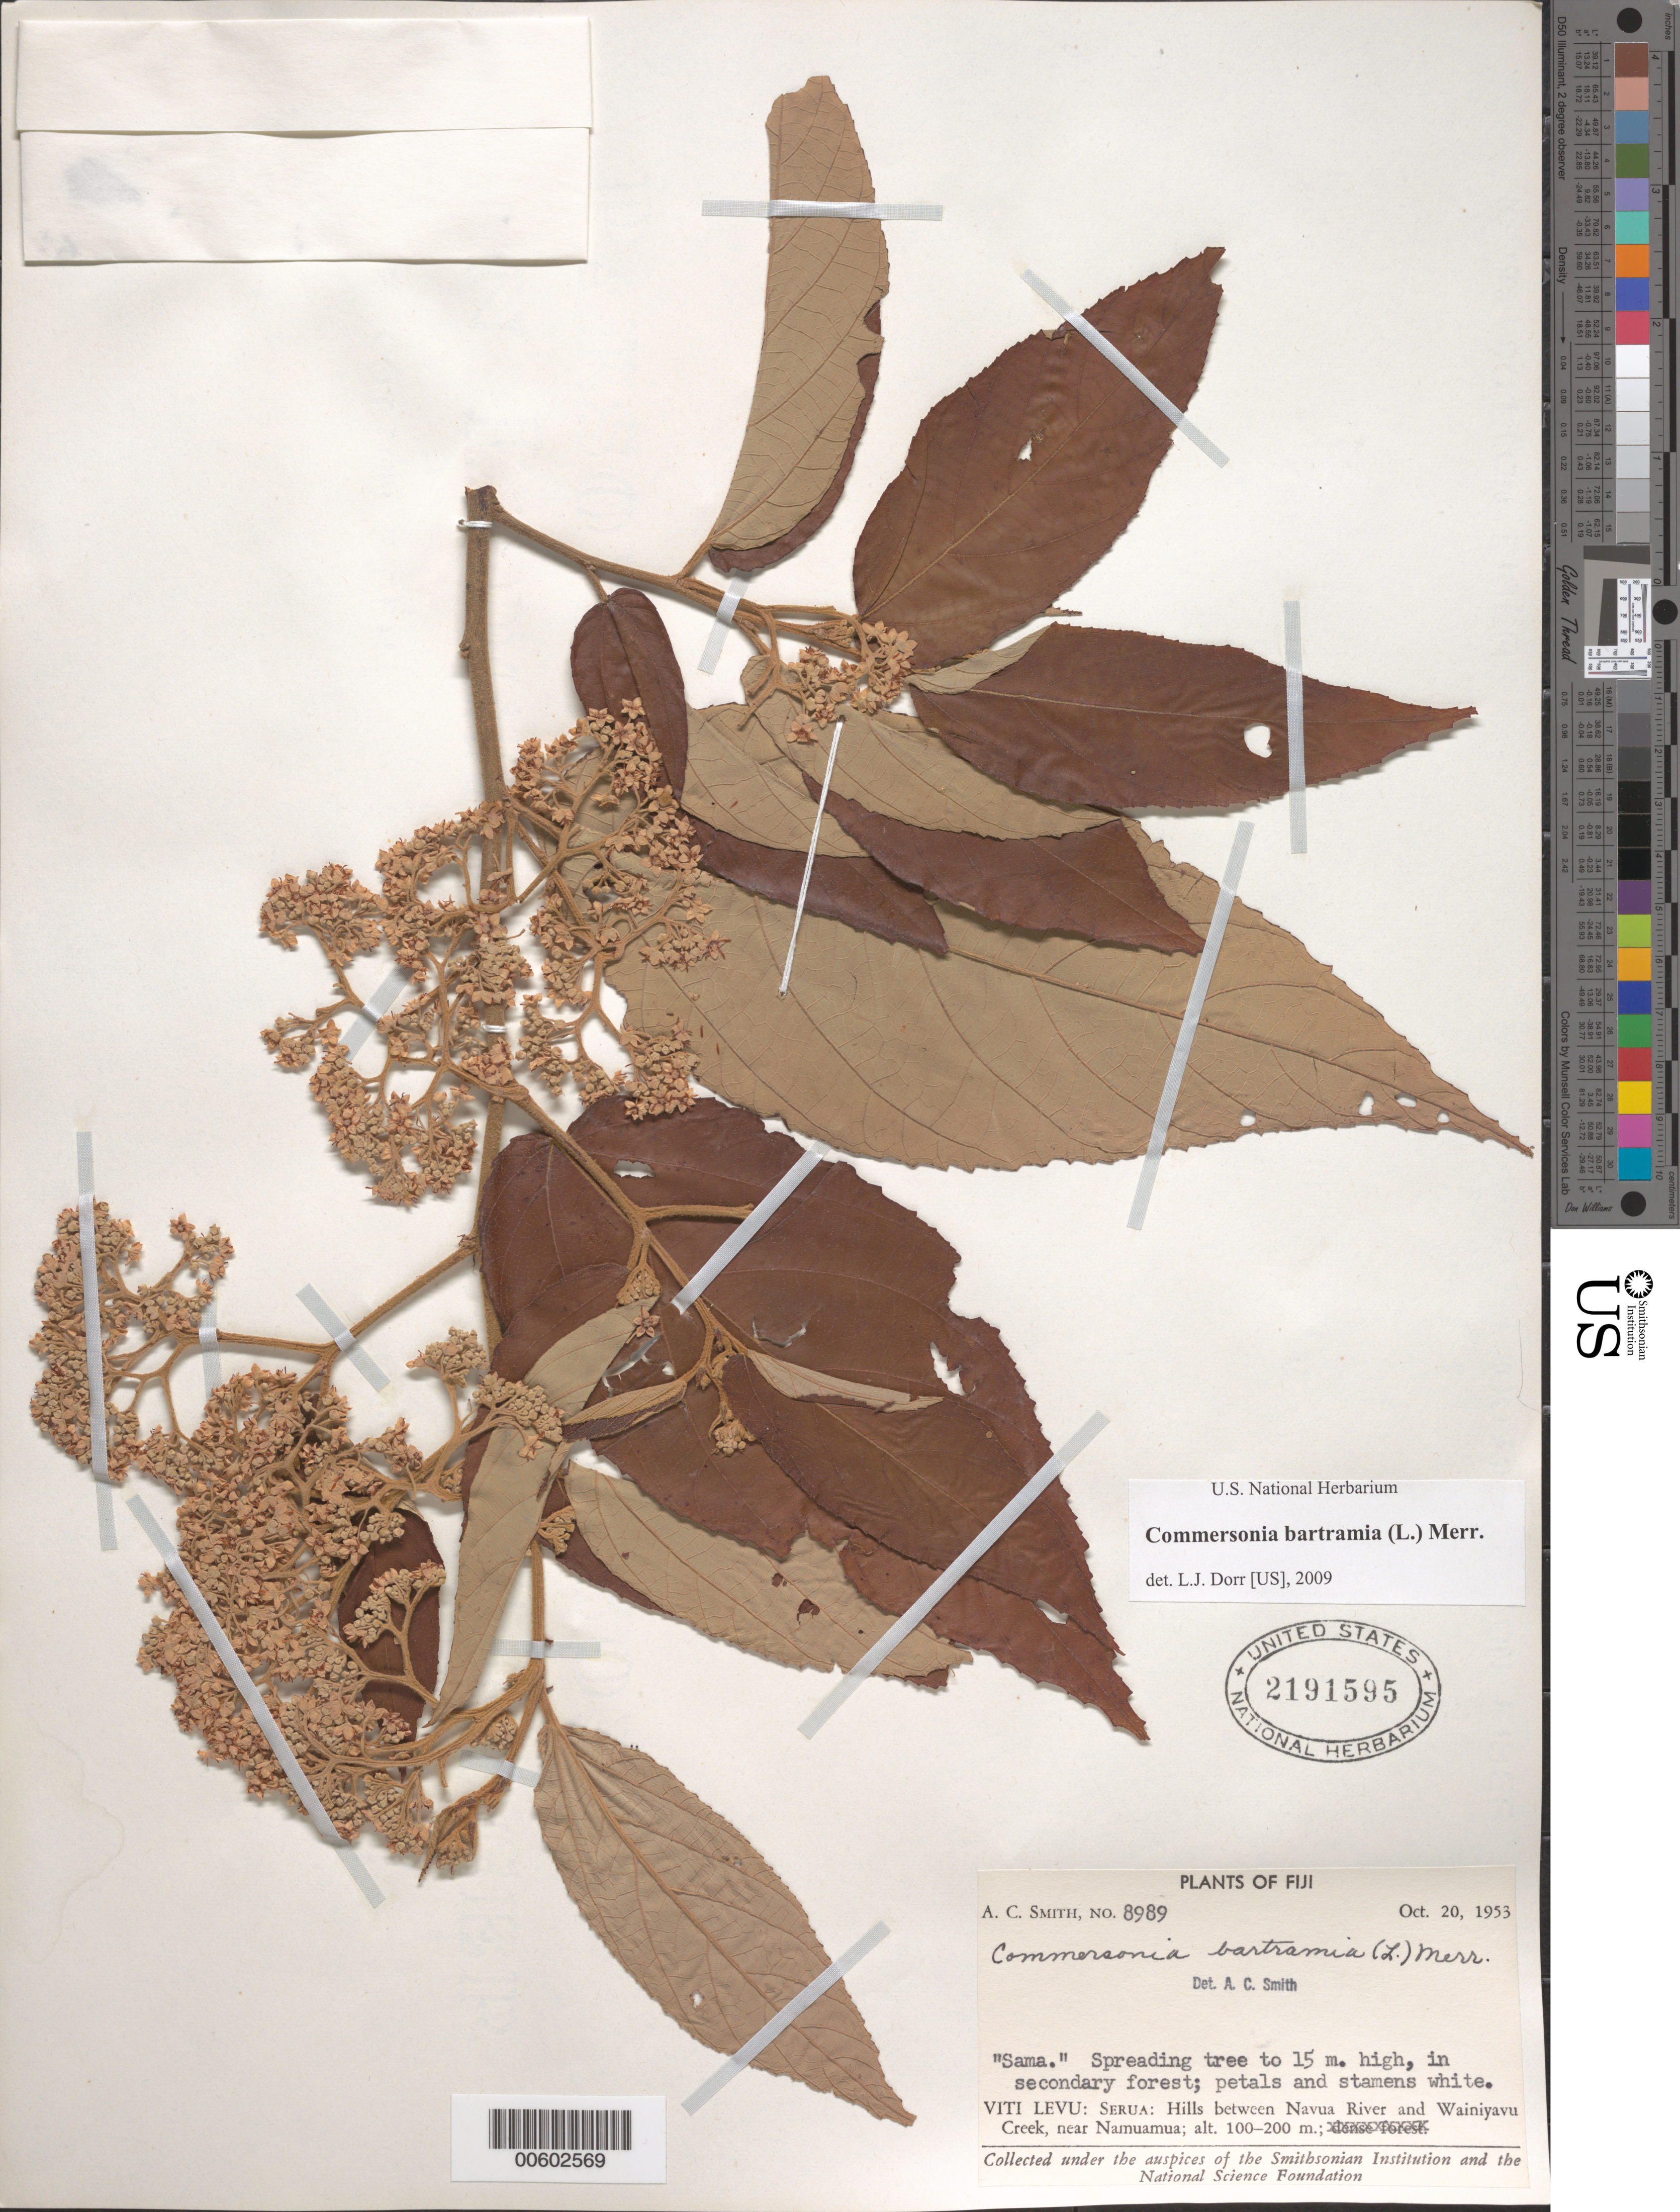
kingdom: Plantae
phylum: Tracheophyta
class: Magnoliopsida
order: Malvales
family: Malvaceae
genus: Commersonia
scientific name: Commersonia bartramia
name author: (L.) Merr.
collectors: A. C. Smith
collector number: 8989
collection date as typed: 20 Oct 1953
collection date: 1953-10-20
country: Fiji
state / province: Central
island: Viti Levu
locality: Serua: Hills between Navua River and Wainiyavu Creek, near Namuamua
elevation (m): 100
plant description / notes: Common name: Sama; US, GH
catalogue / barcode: US 2191595